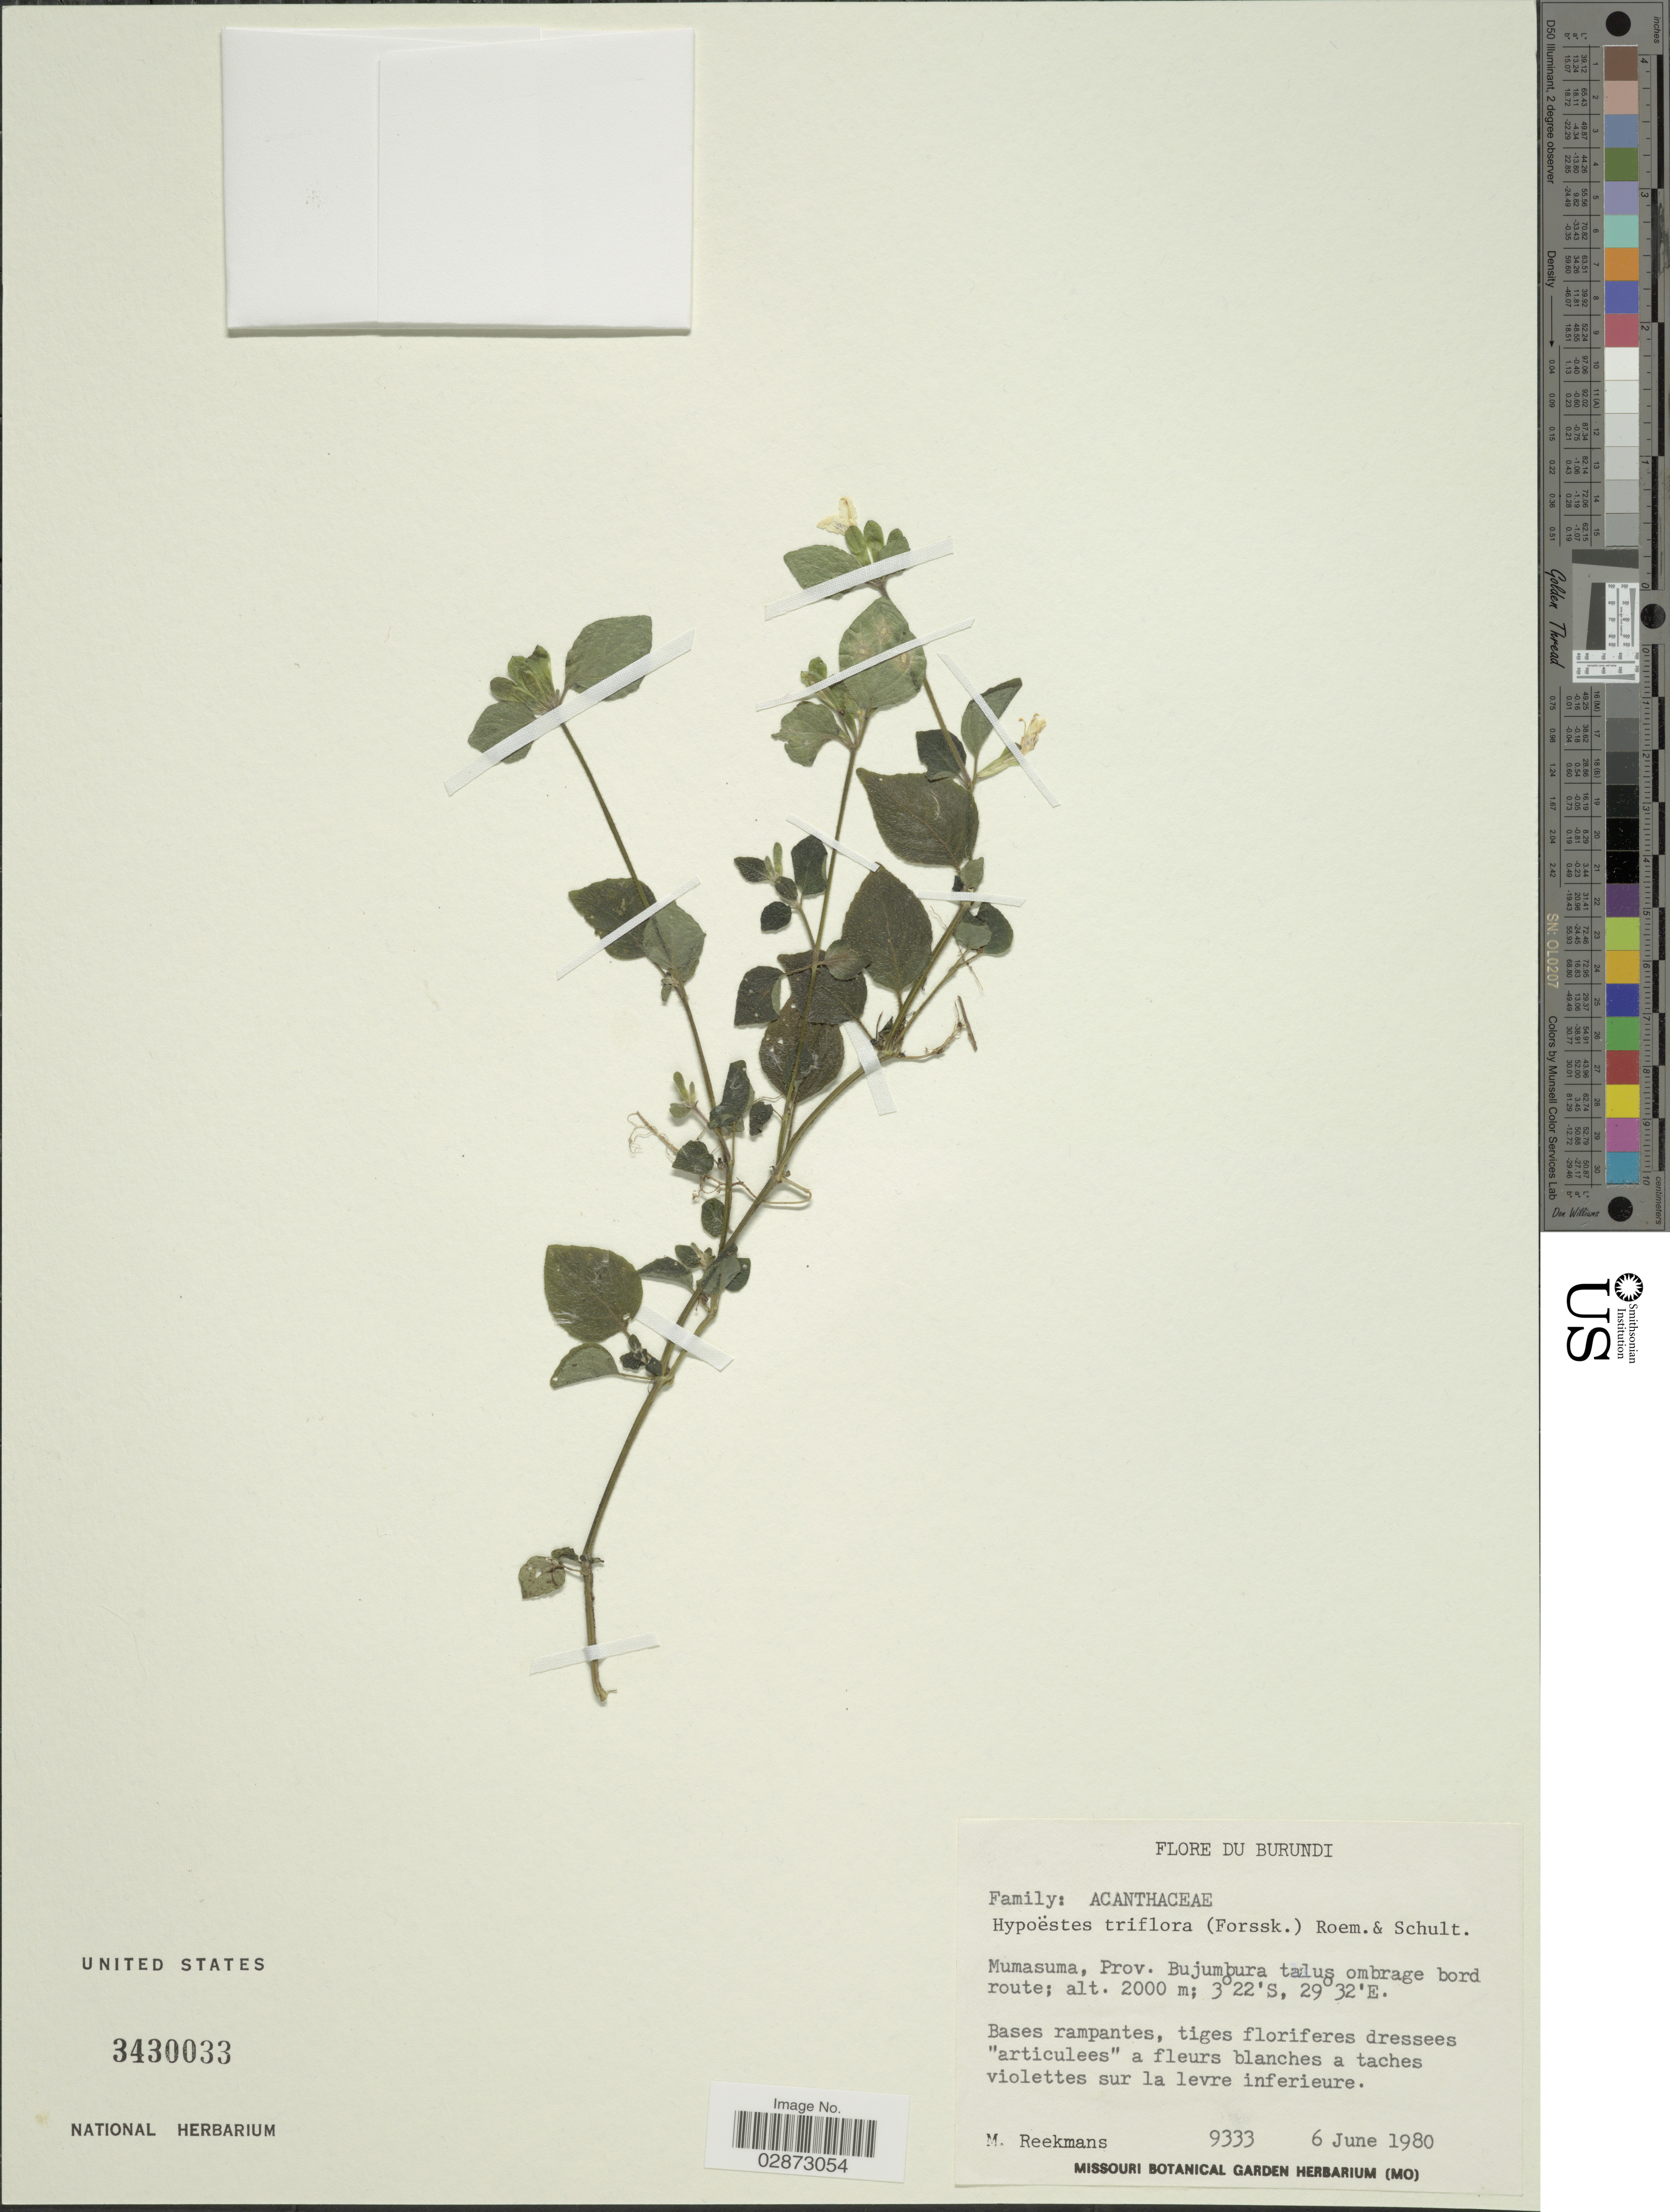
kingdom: Plantae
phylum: Tracheophyta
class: Magnoliopsida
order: Lamiales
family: Acanthaceae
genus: Hypoestes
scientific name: Hypoestes triflora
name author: (Forssk.) Roem. & Schult.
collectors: M. Reekmans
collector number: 9333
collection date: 1980-06-06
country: Burundi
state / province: Bujumura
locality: Mumasuma, Prov. Bujumbura talus ombrage bord route.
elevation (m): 2000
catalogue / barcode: US 3430033